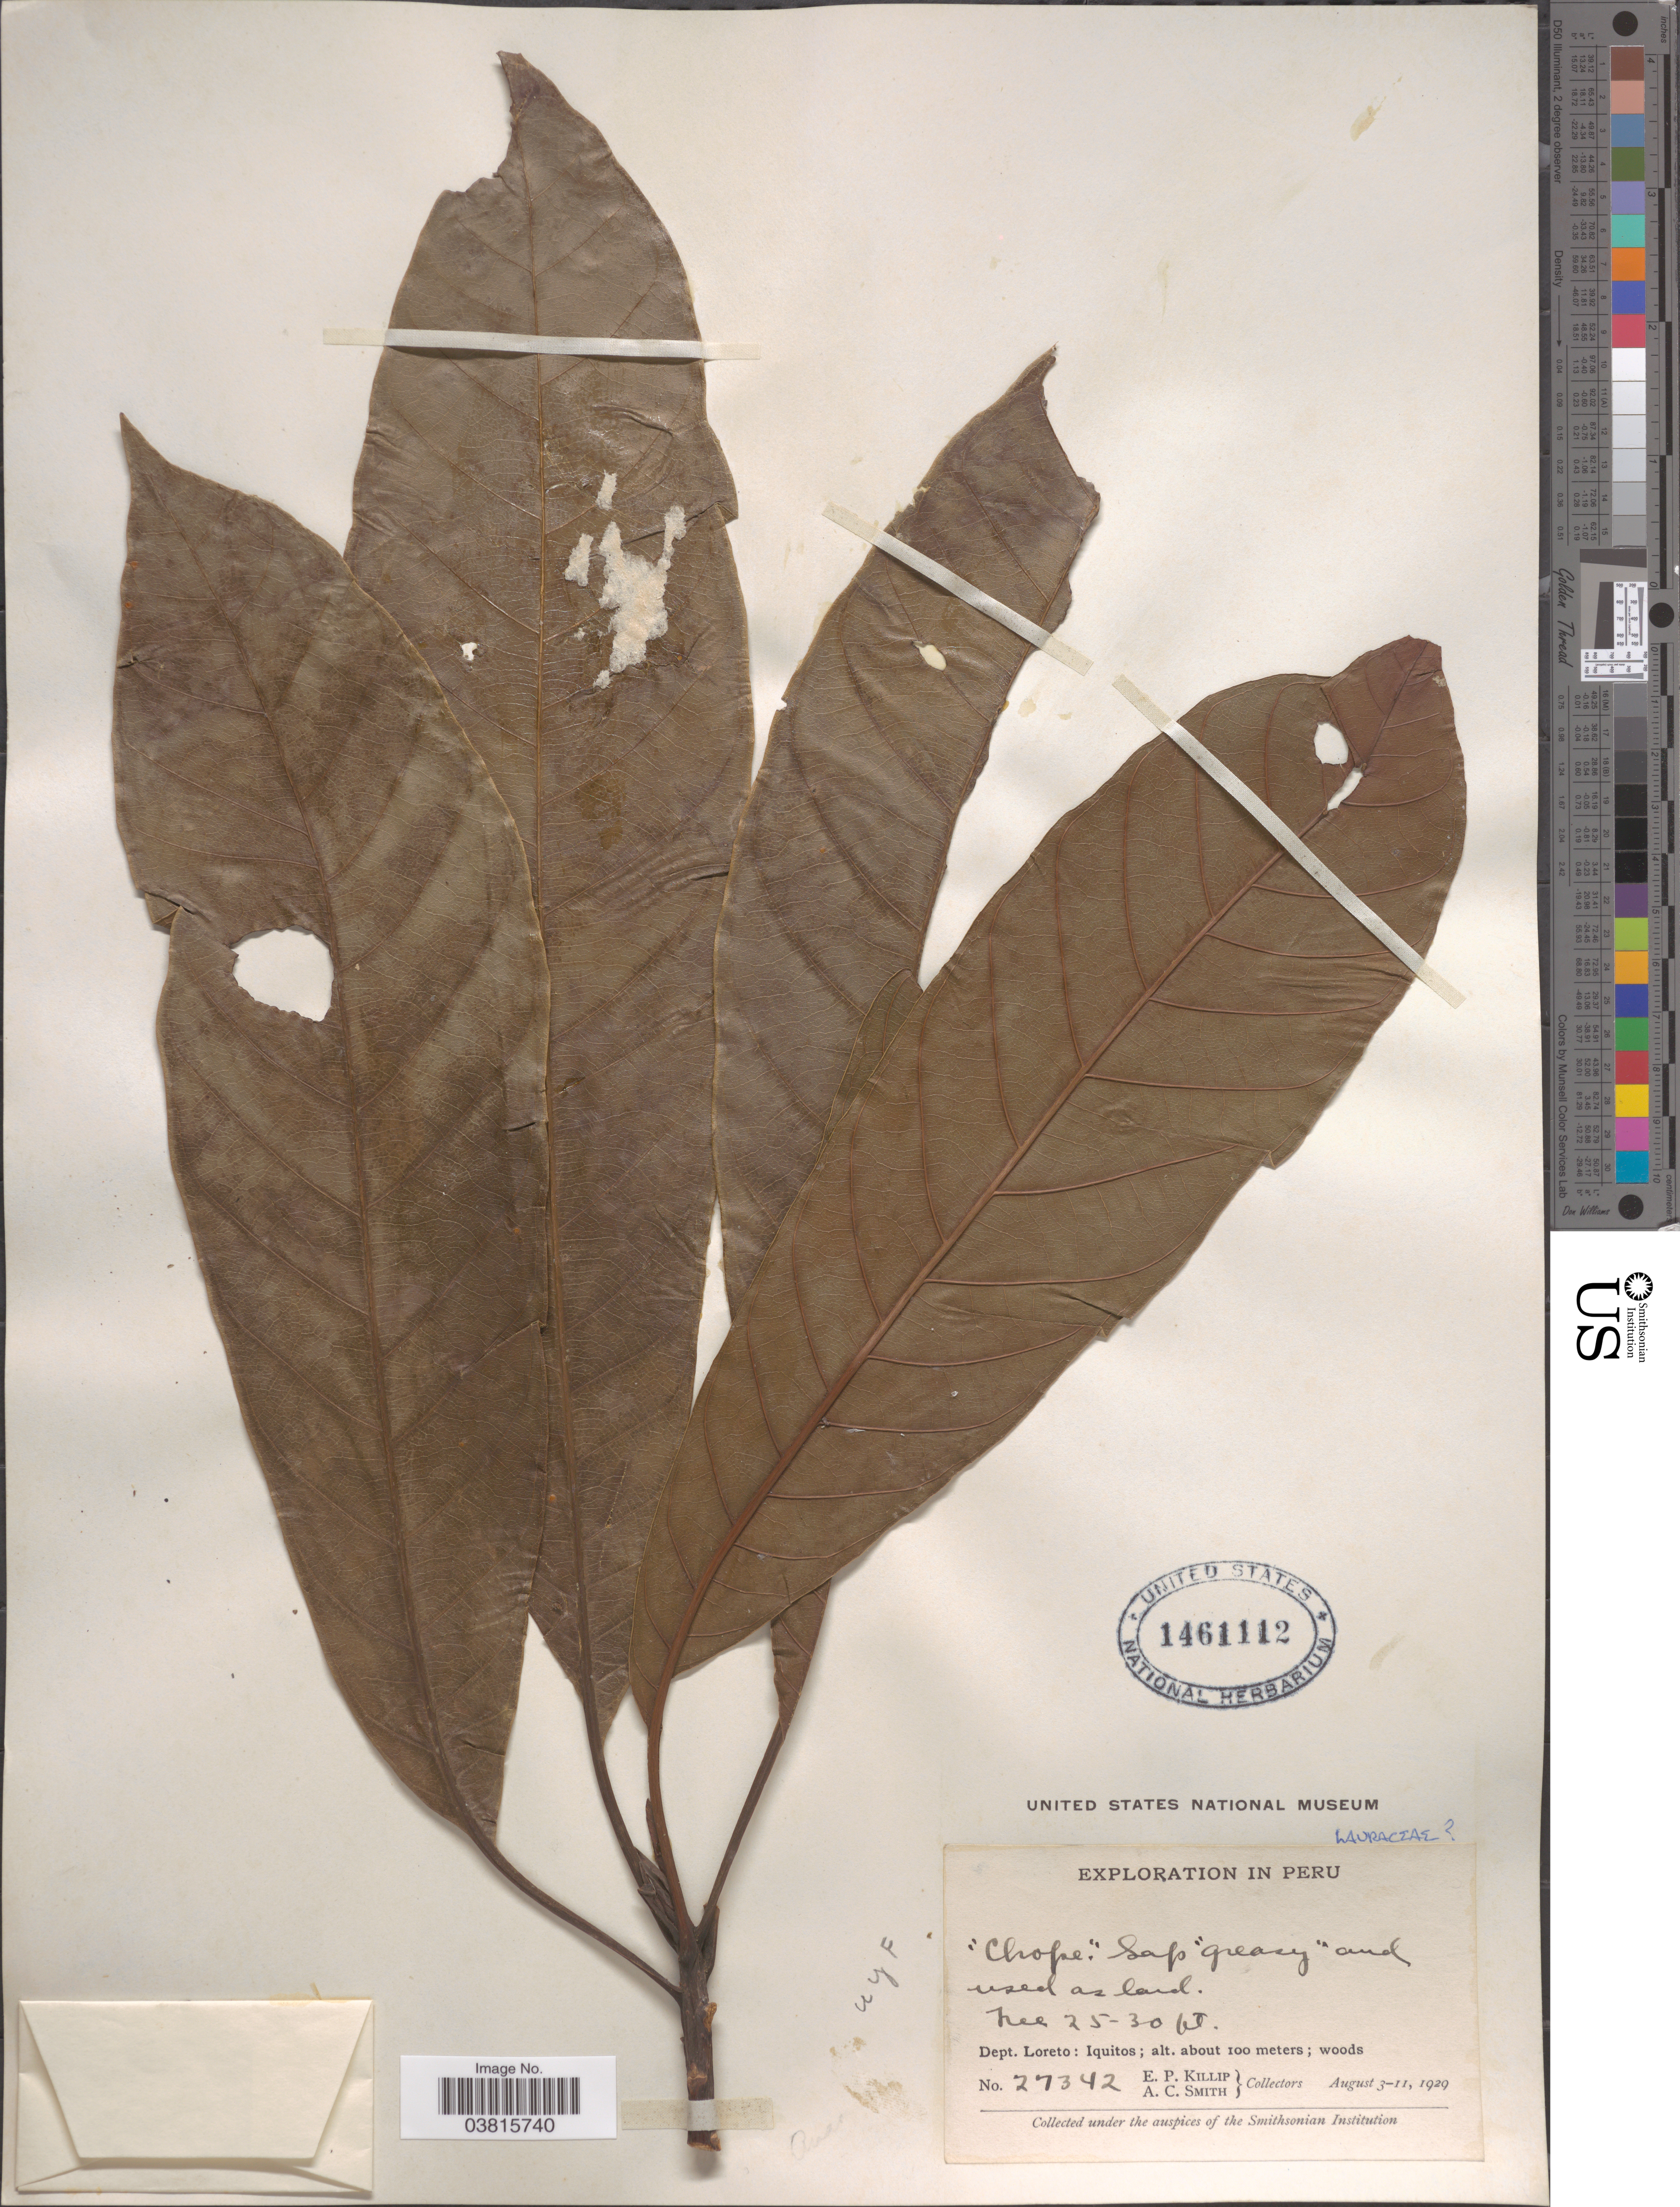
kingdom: Plantae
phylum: Tracheophyta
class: Magnoliopsida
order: Laurales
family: Lauraceae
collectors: E. P. Killip & A. C. Smith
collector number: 27342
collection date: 1929-08-03/1929-08-11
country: Peru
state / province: Loreto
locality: Dept. Loreto: Iquitos.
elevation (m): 100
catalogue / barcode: US 1461112